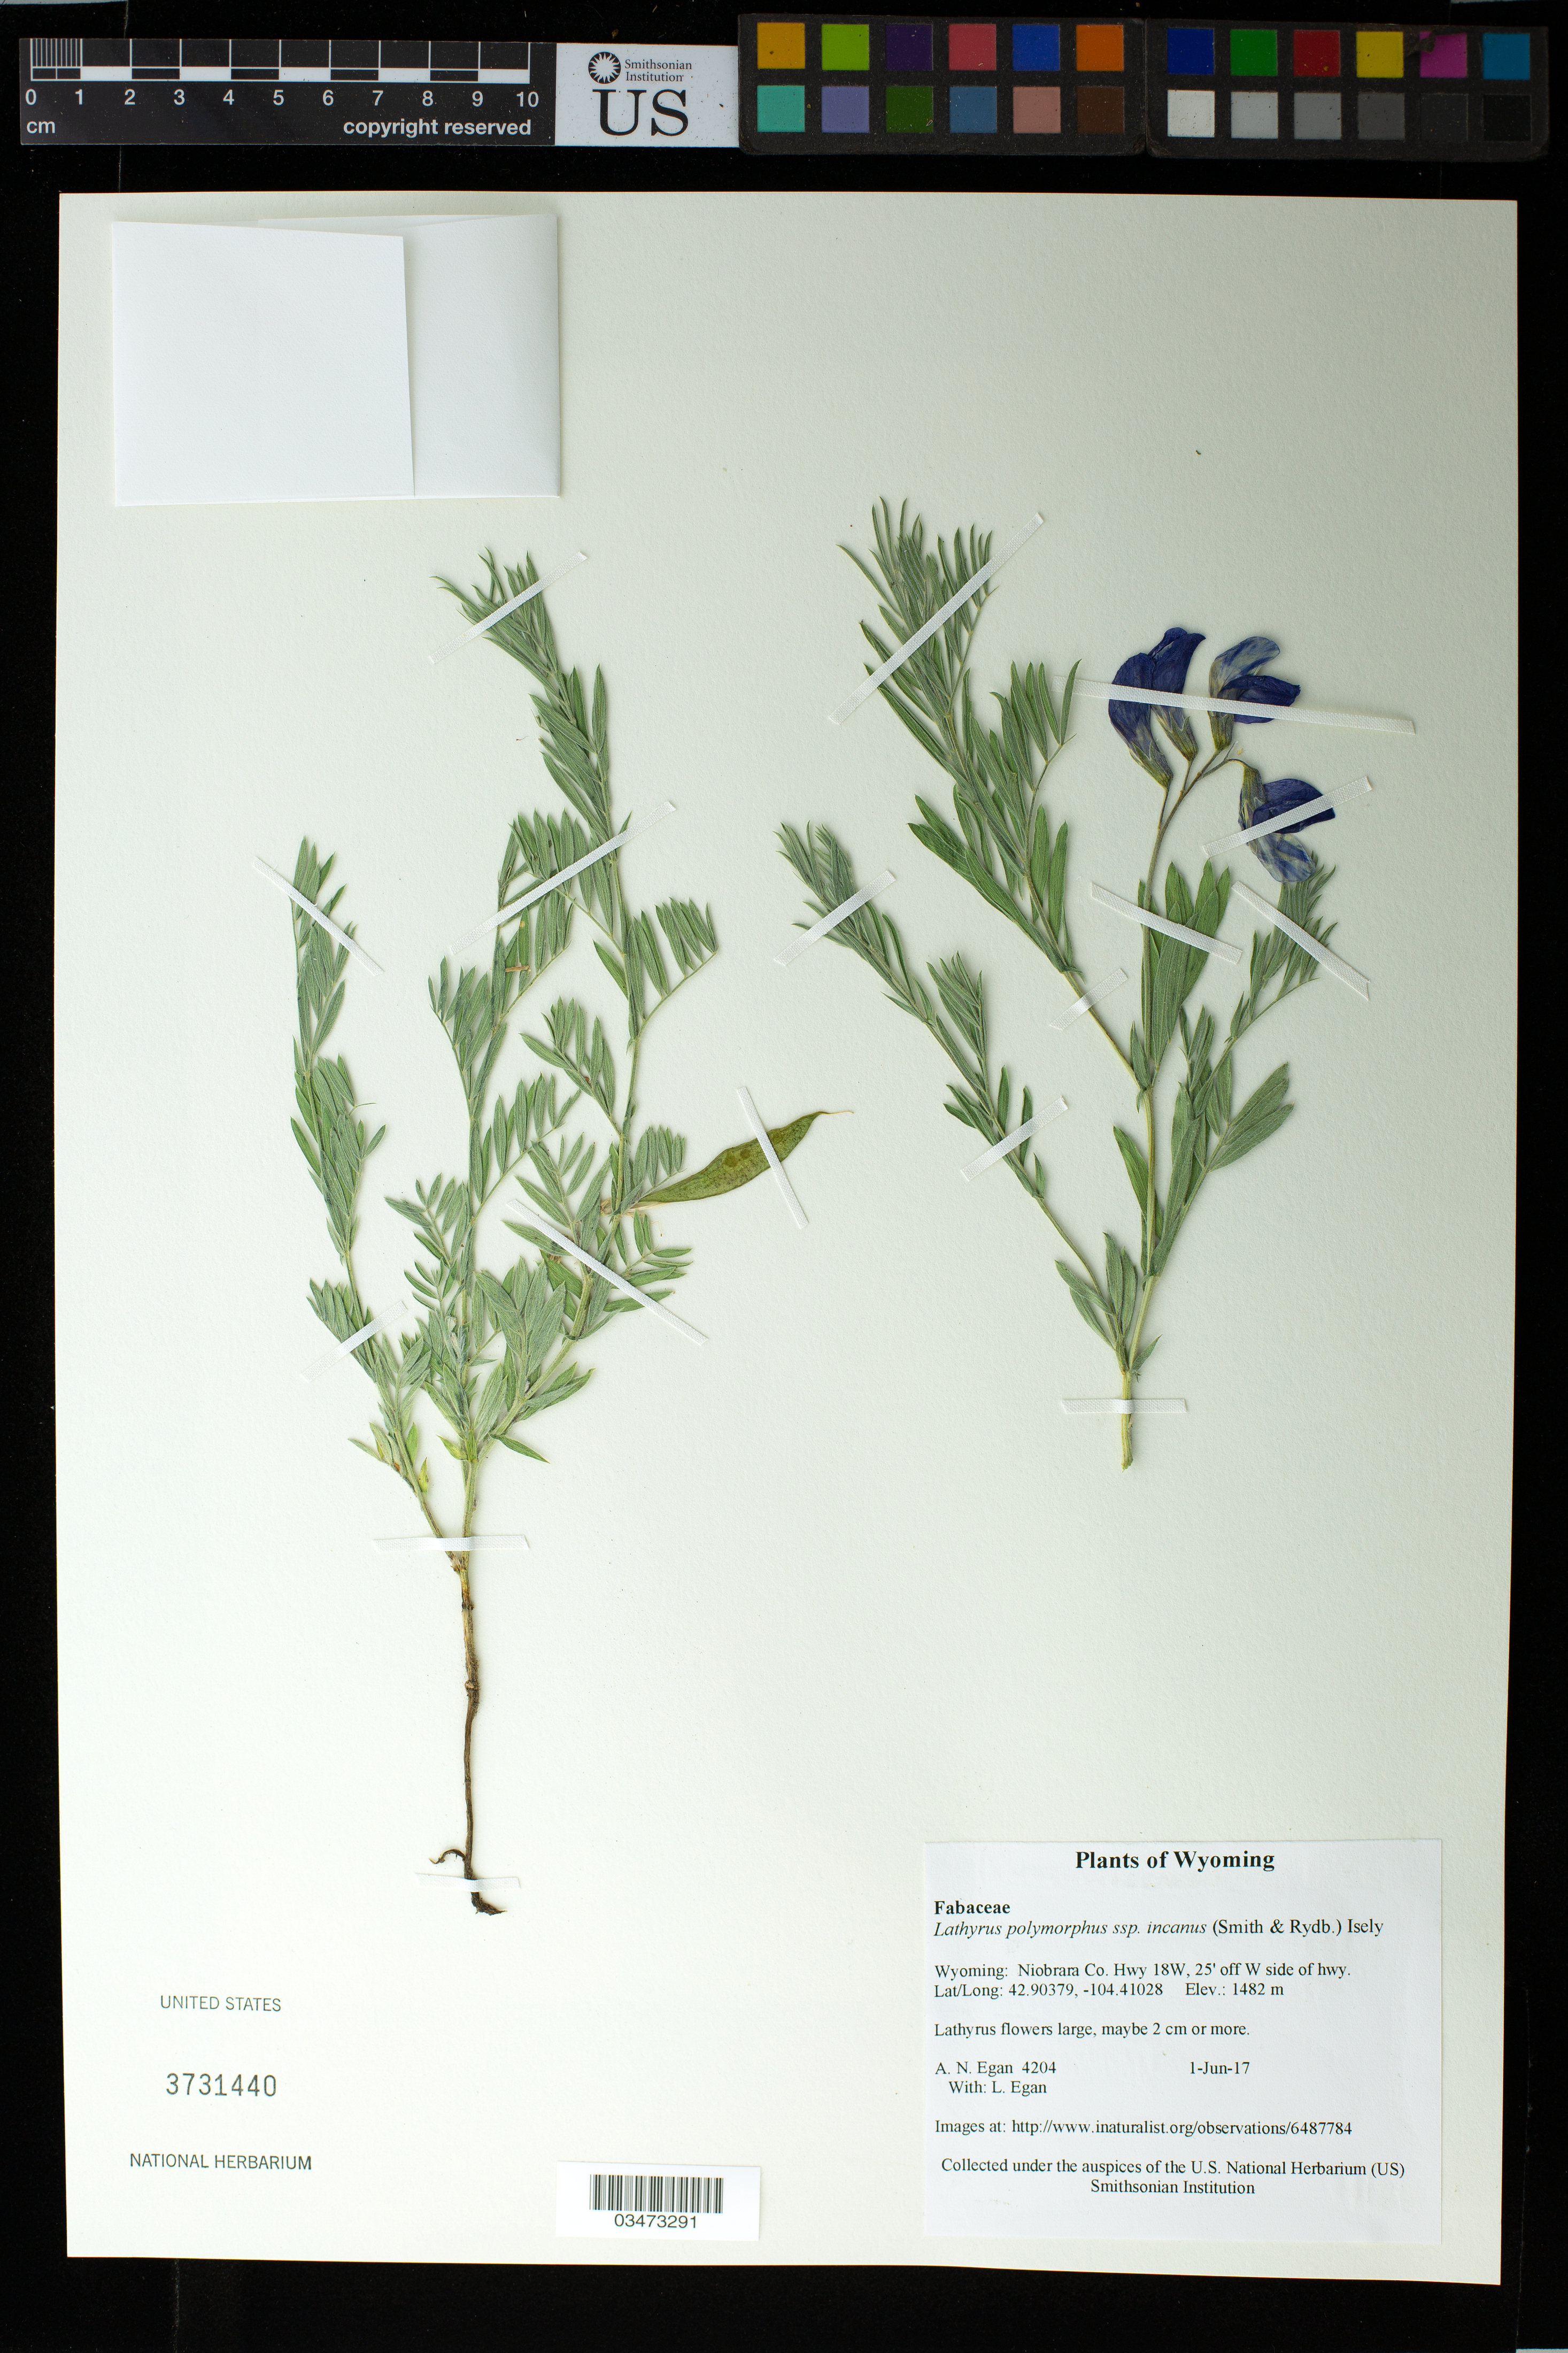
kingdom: Plantae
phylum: Tracheophyta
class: Magnoliopsida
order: Fabales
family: Fabaceae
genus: Lathyrus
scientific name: Lathyrus polymorphus subsp. incanus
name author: (Sm. & Rydb.) C.L. Hitchc.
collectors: A. N. Egan & L. Egan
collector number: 4204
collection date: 2017-06-01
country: United States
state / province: Wyoming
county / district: Niobrara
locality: Hwy 18W, 25' off W side of hwy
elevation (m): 1482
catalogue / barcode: US 3731440